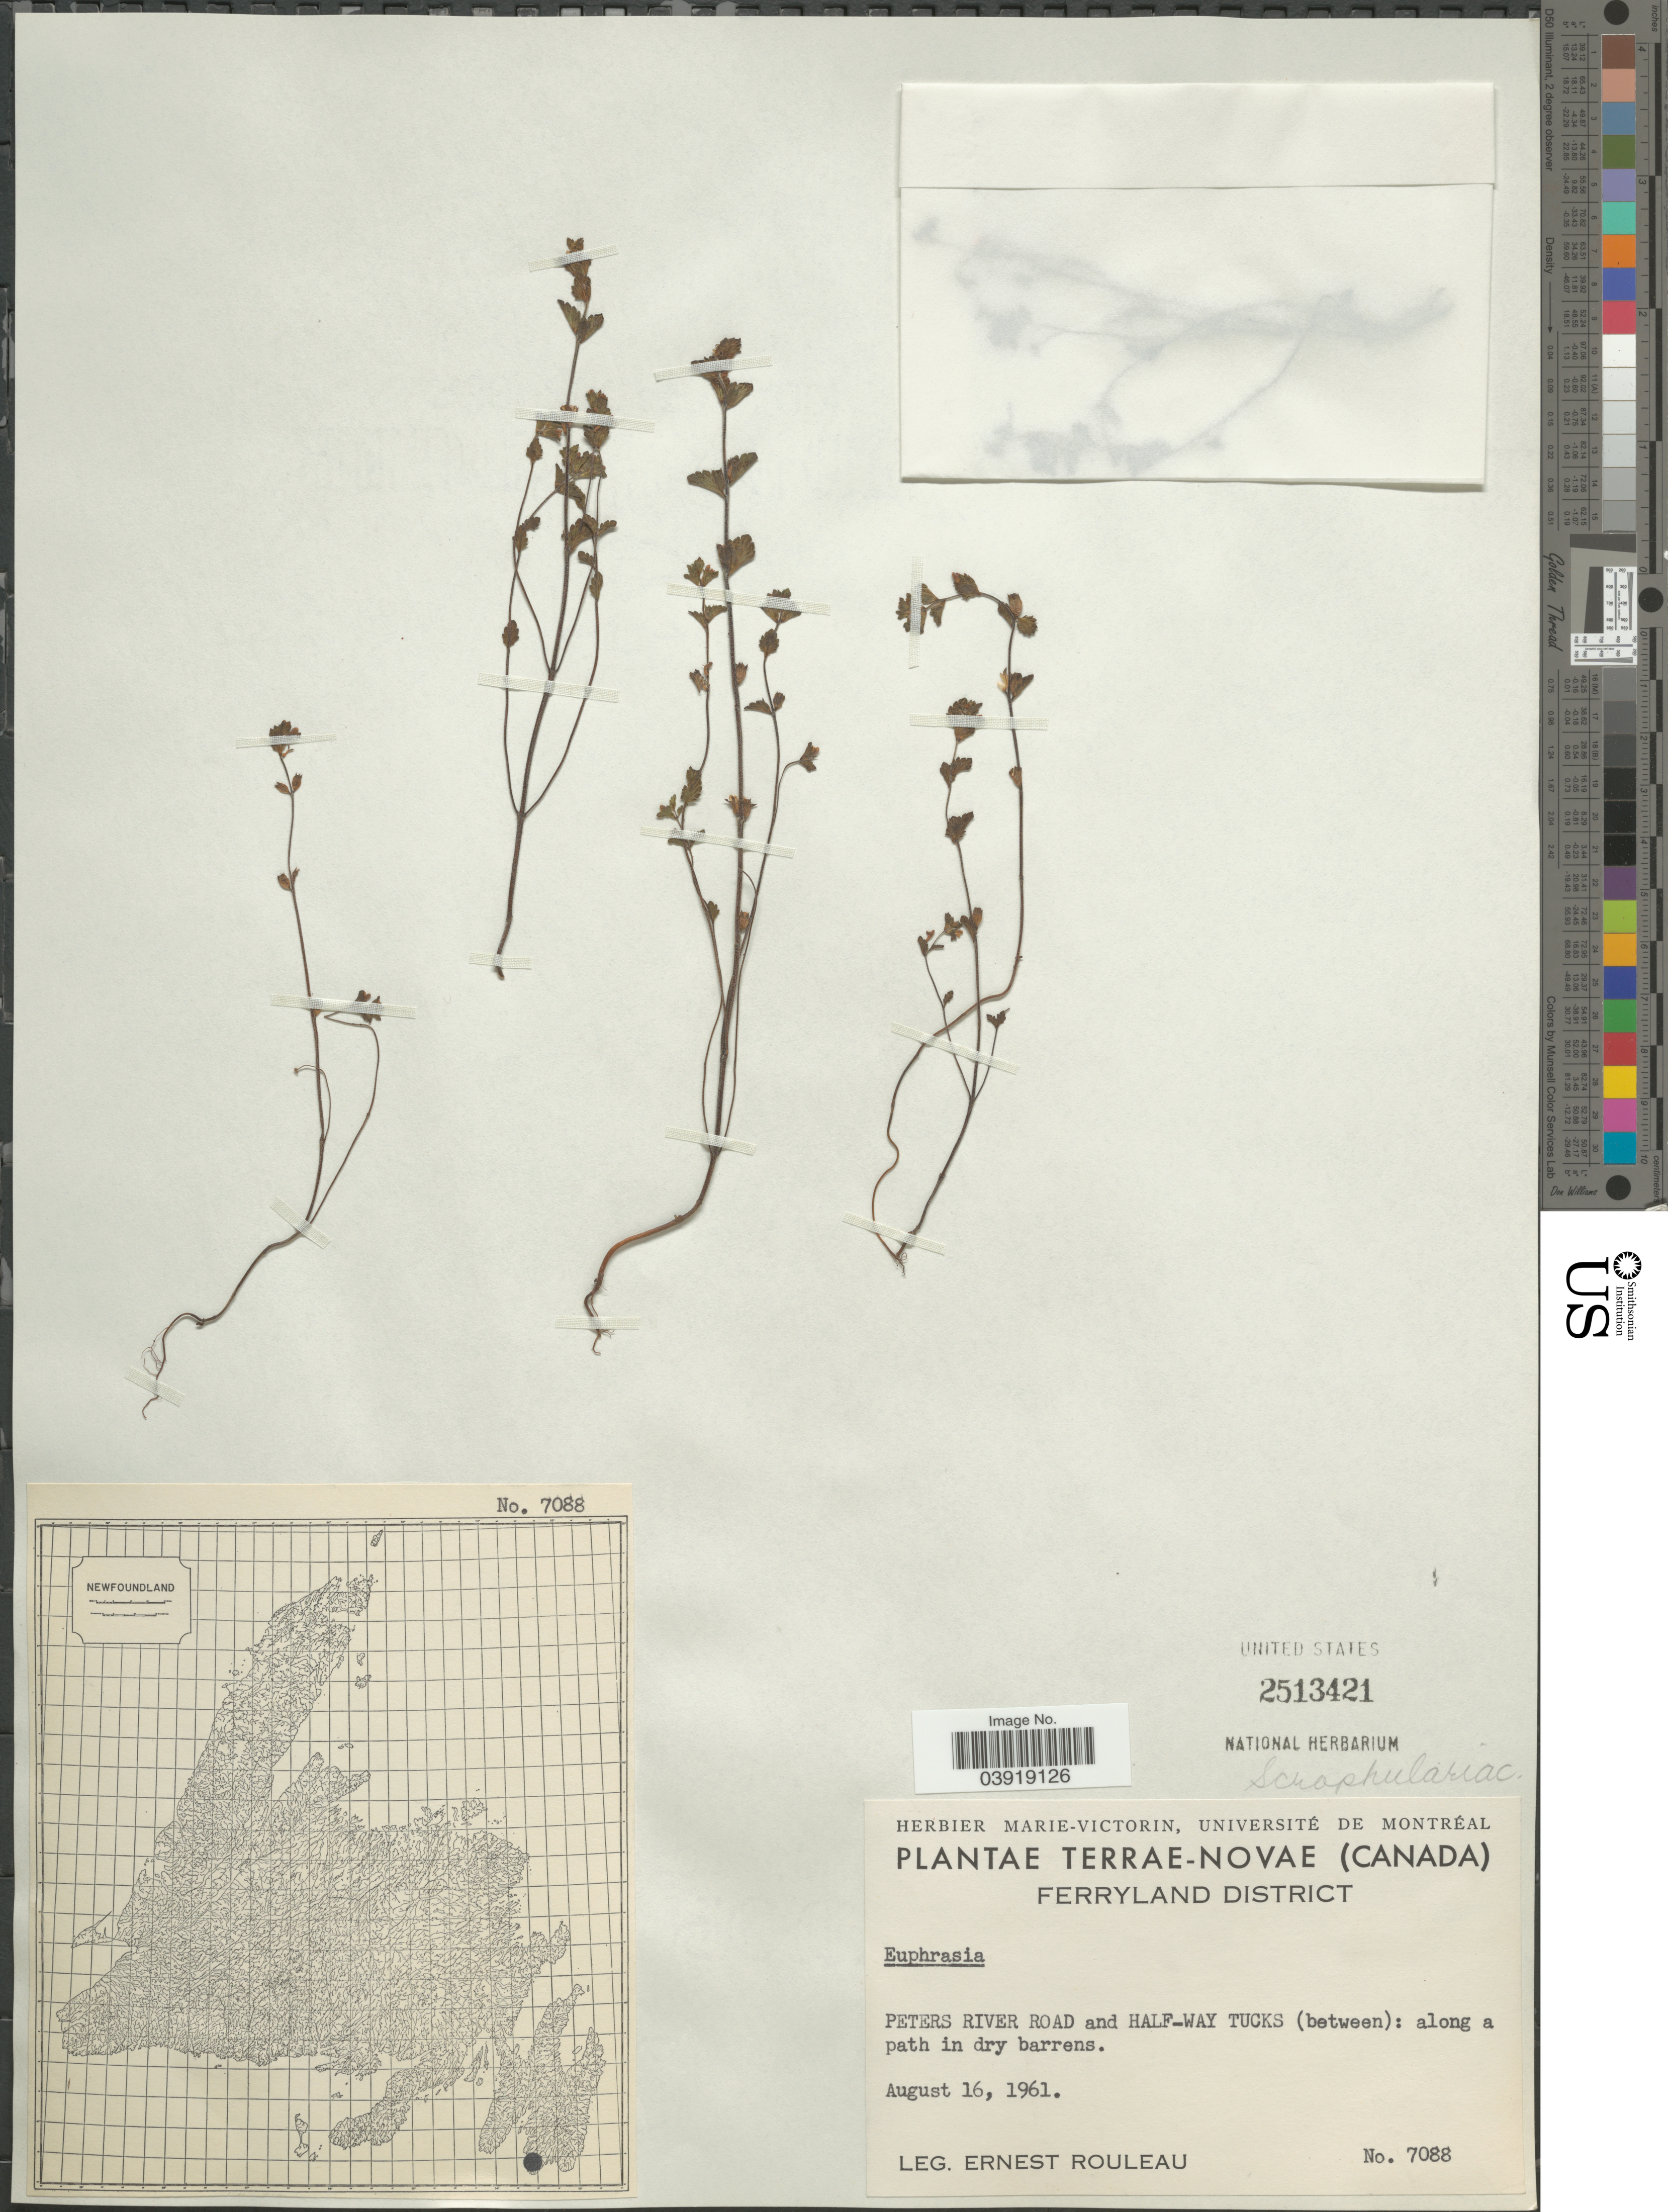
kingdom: Plantae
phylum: Tracheophyta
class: Magnoliopsida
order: Lamiales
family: Orobanchaceae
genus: Euphrasia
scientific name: Euphrasia sp.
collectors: J. Rouleau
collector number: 7088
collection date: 1961-08-16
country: Canada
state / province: Newfoundland and Labrador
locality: Terrae-Novae. Ferryland District. Peters River Road and Half-Way Tucks (between): along a path in dry barrens.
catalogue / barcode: US 2513421